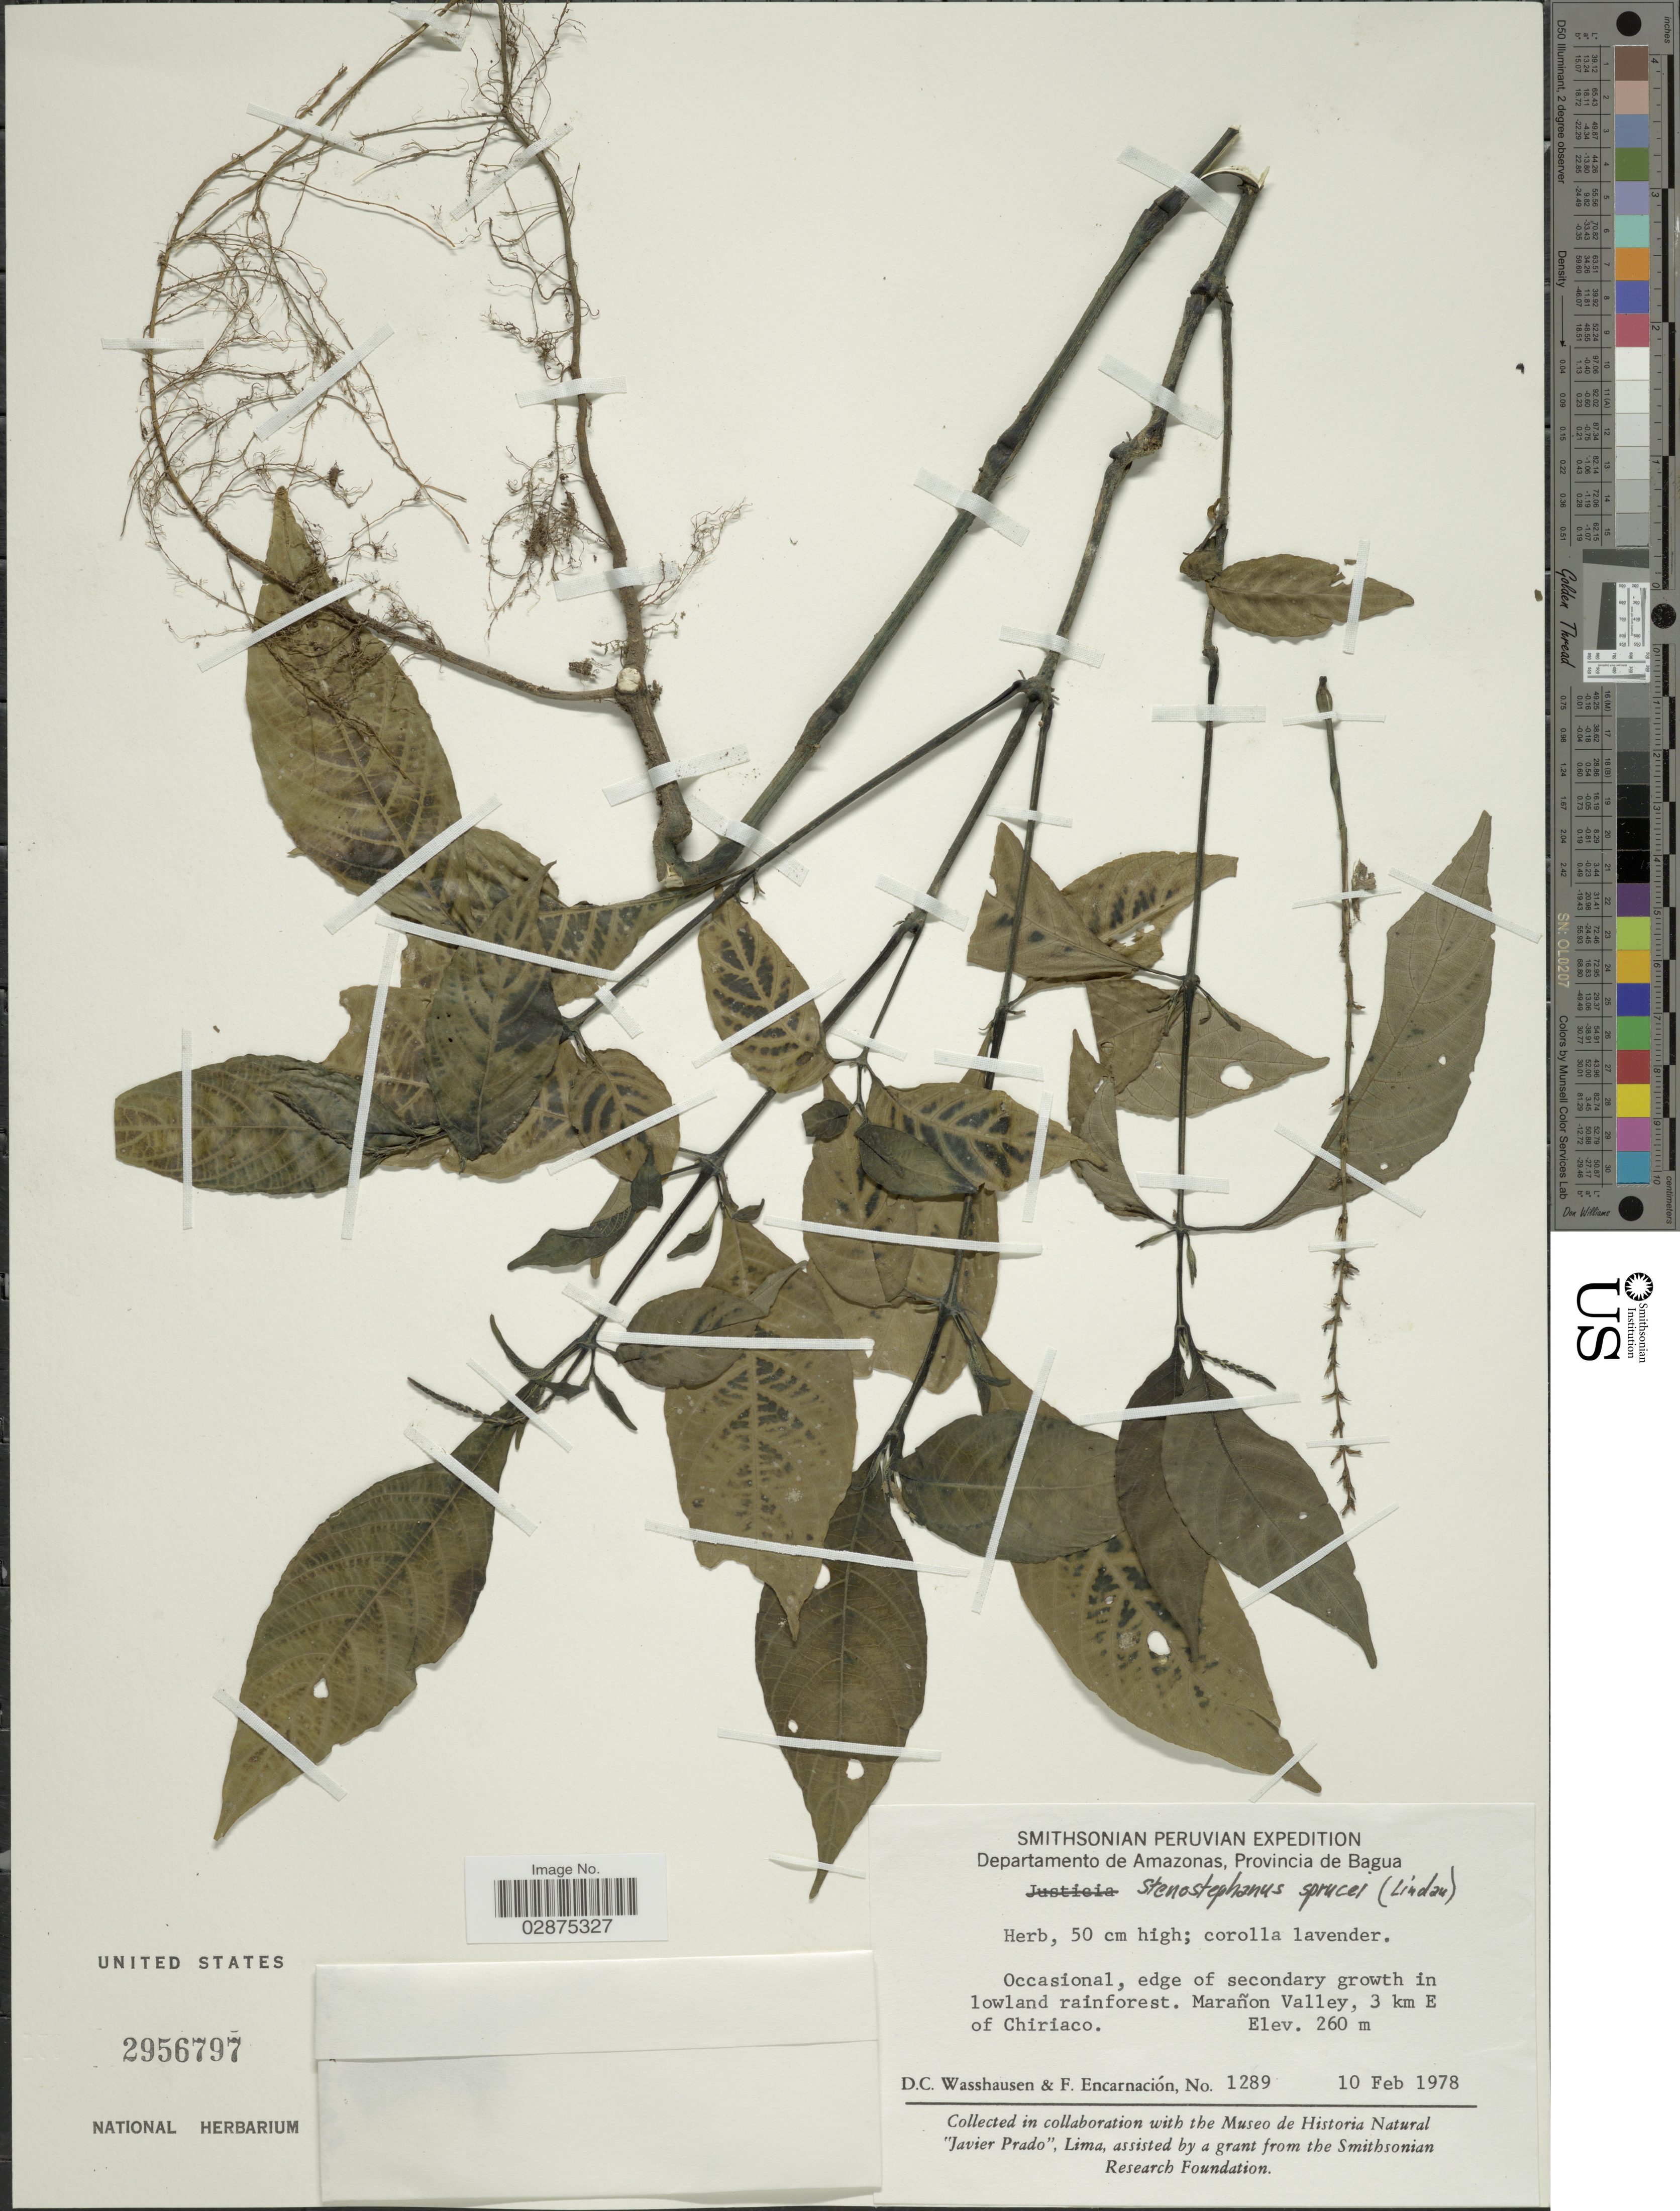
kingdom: Plantae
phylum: Tracheophyta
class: Magnoliopsida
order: Lamiales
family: Acanthaceae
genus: Stenostephanus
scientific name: Stenostephanus sprucei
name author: (Lindau) Wassh. & J.R.I. Wood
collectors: D. C. Wasshausen & F. Encarnación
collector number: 1289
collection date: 1978-02-10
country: Peru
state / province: Amazonas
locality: Departamento de Amazonas, Provincia de Bagua. Marañon Valley, 3 km E of Chiriaco.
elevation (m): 260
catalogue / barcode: US 2956797